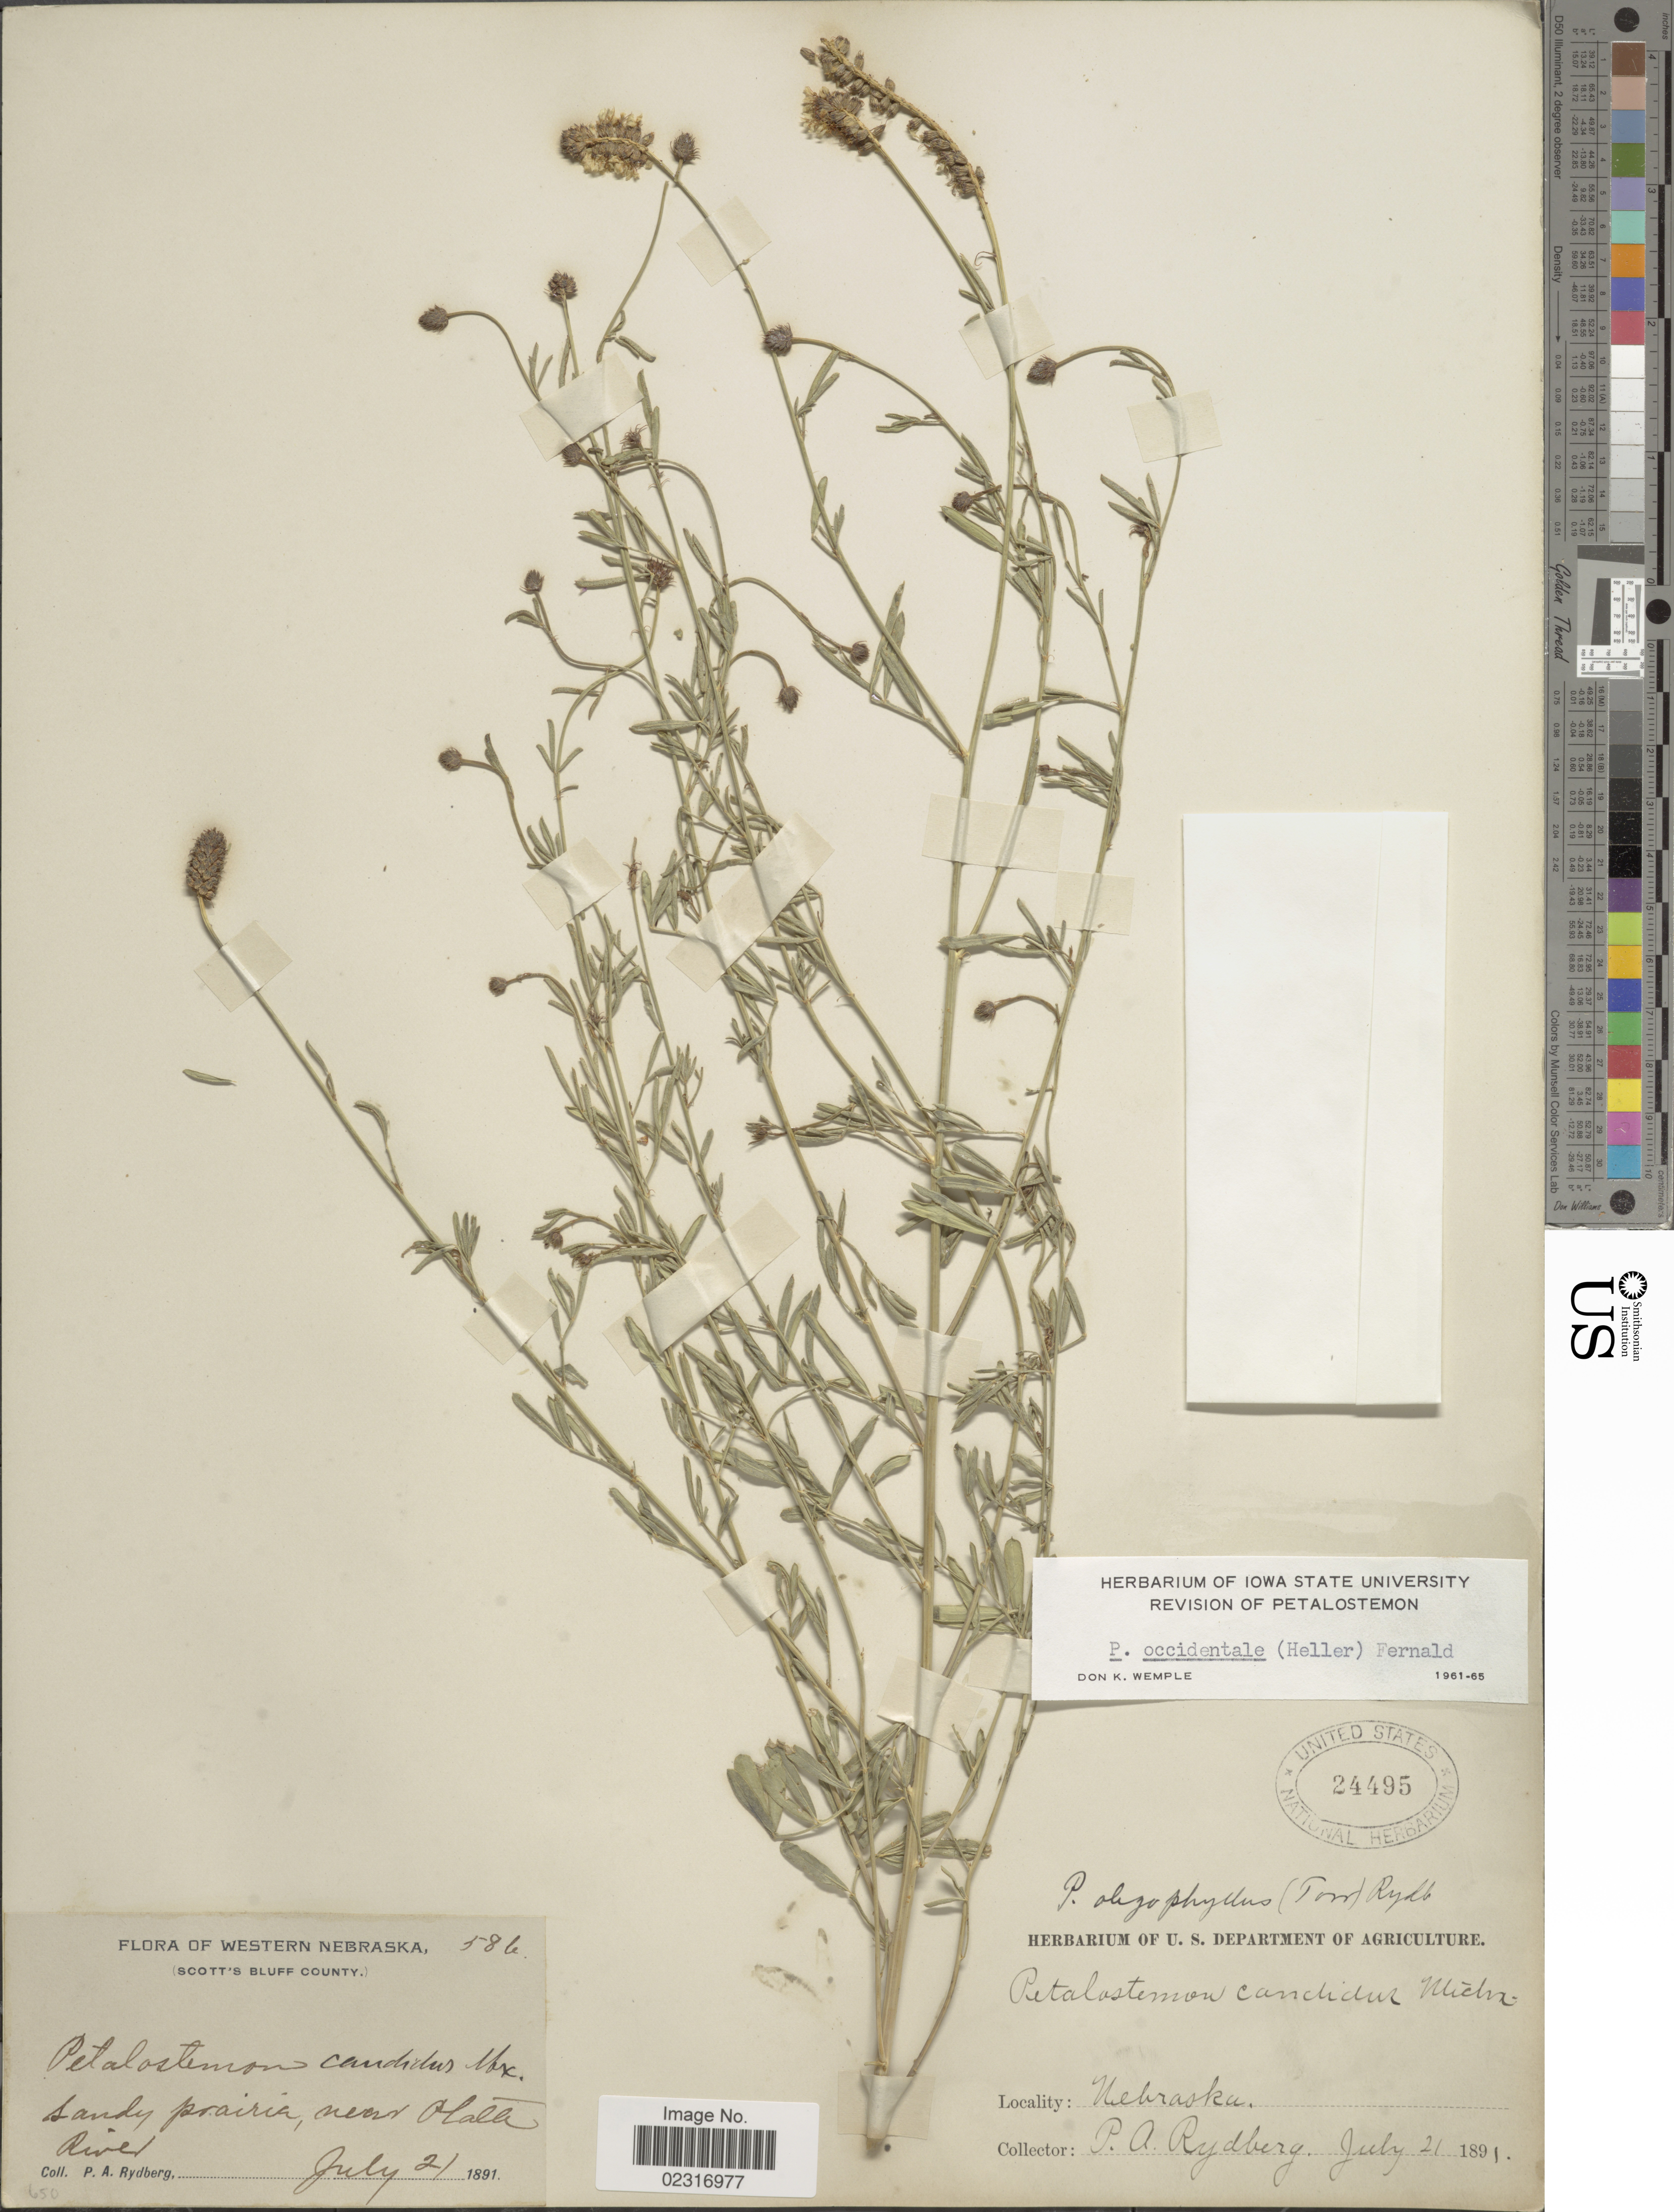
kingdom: Plantae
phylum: Tracheophyta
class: Magnoliopsida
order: Fabales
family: Fabaceae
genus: Dalea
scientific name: Dalea candida var. oligophylla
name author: (Torr) Shinners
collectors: P. A. Rydberg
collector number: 58b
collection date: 1891-07-21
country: United States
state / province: Nebraska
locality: Western Nebraska. (Scott's Bluff County) Near Platte River.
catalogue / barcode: US 24495